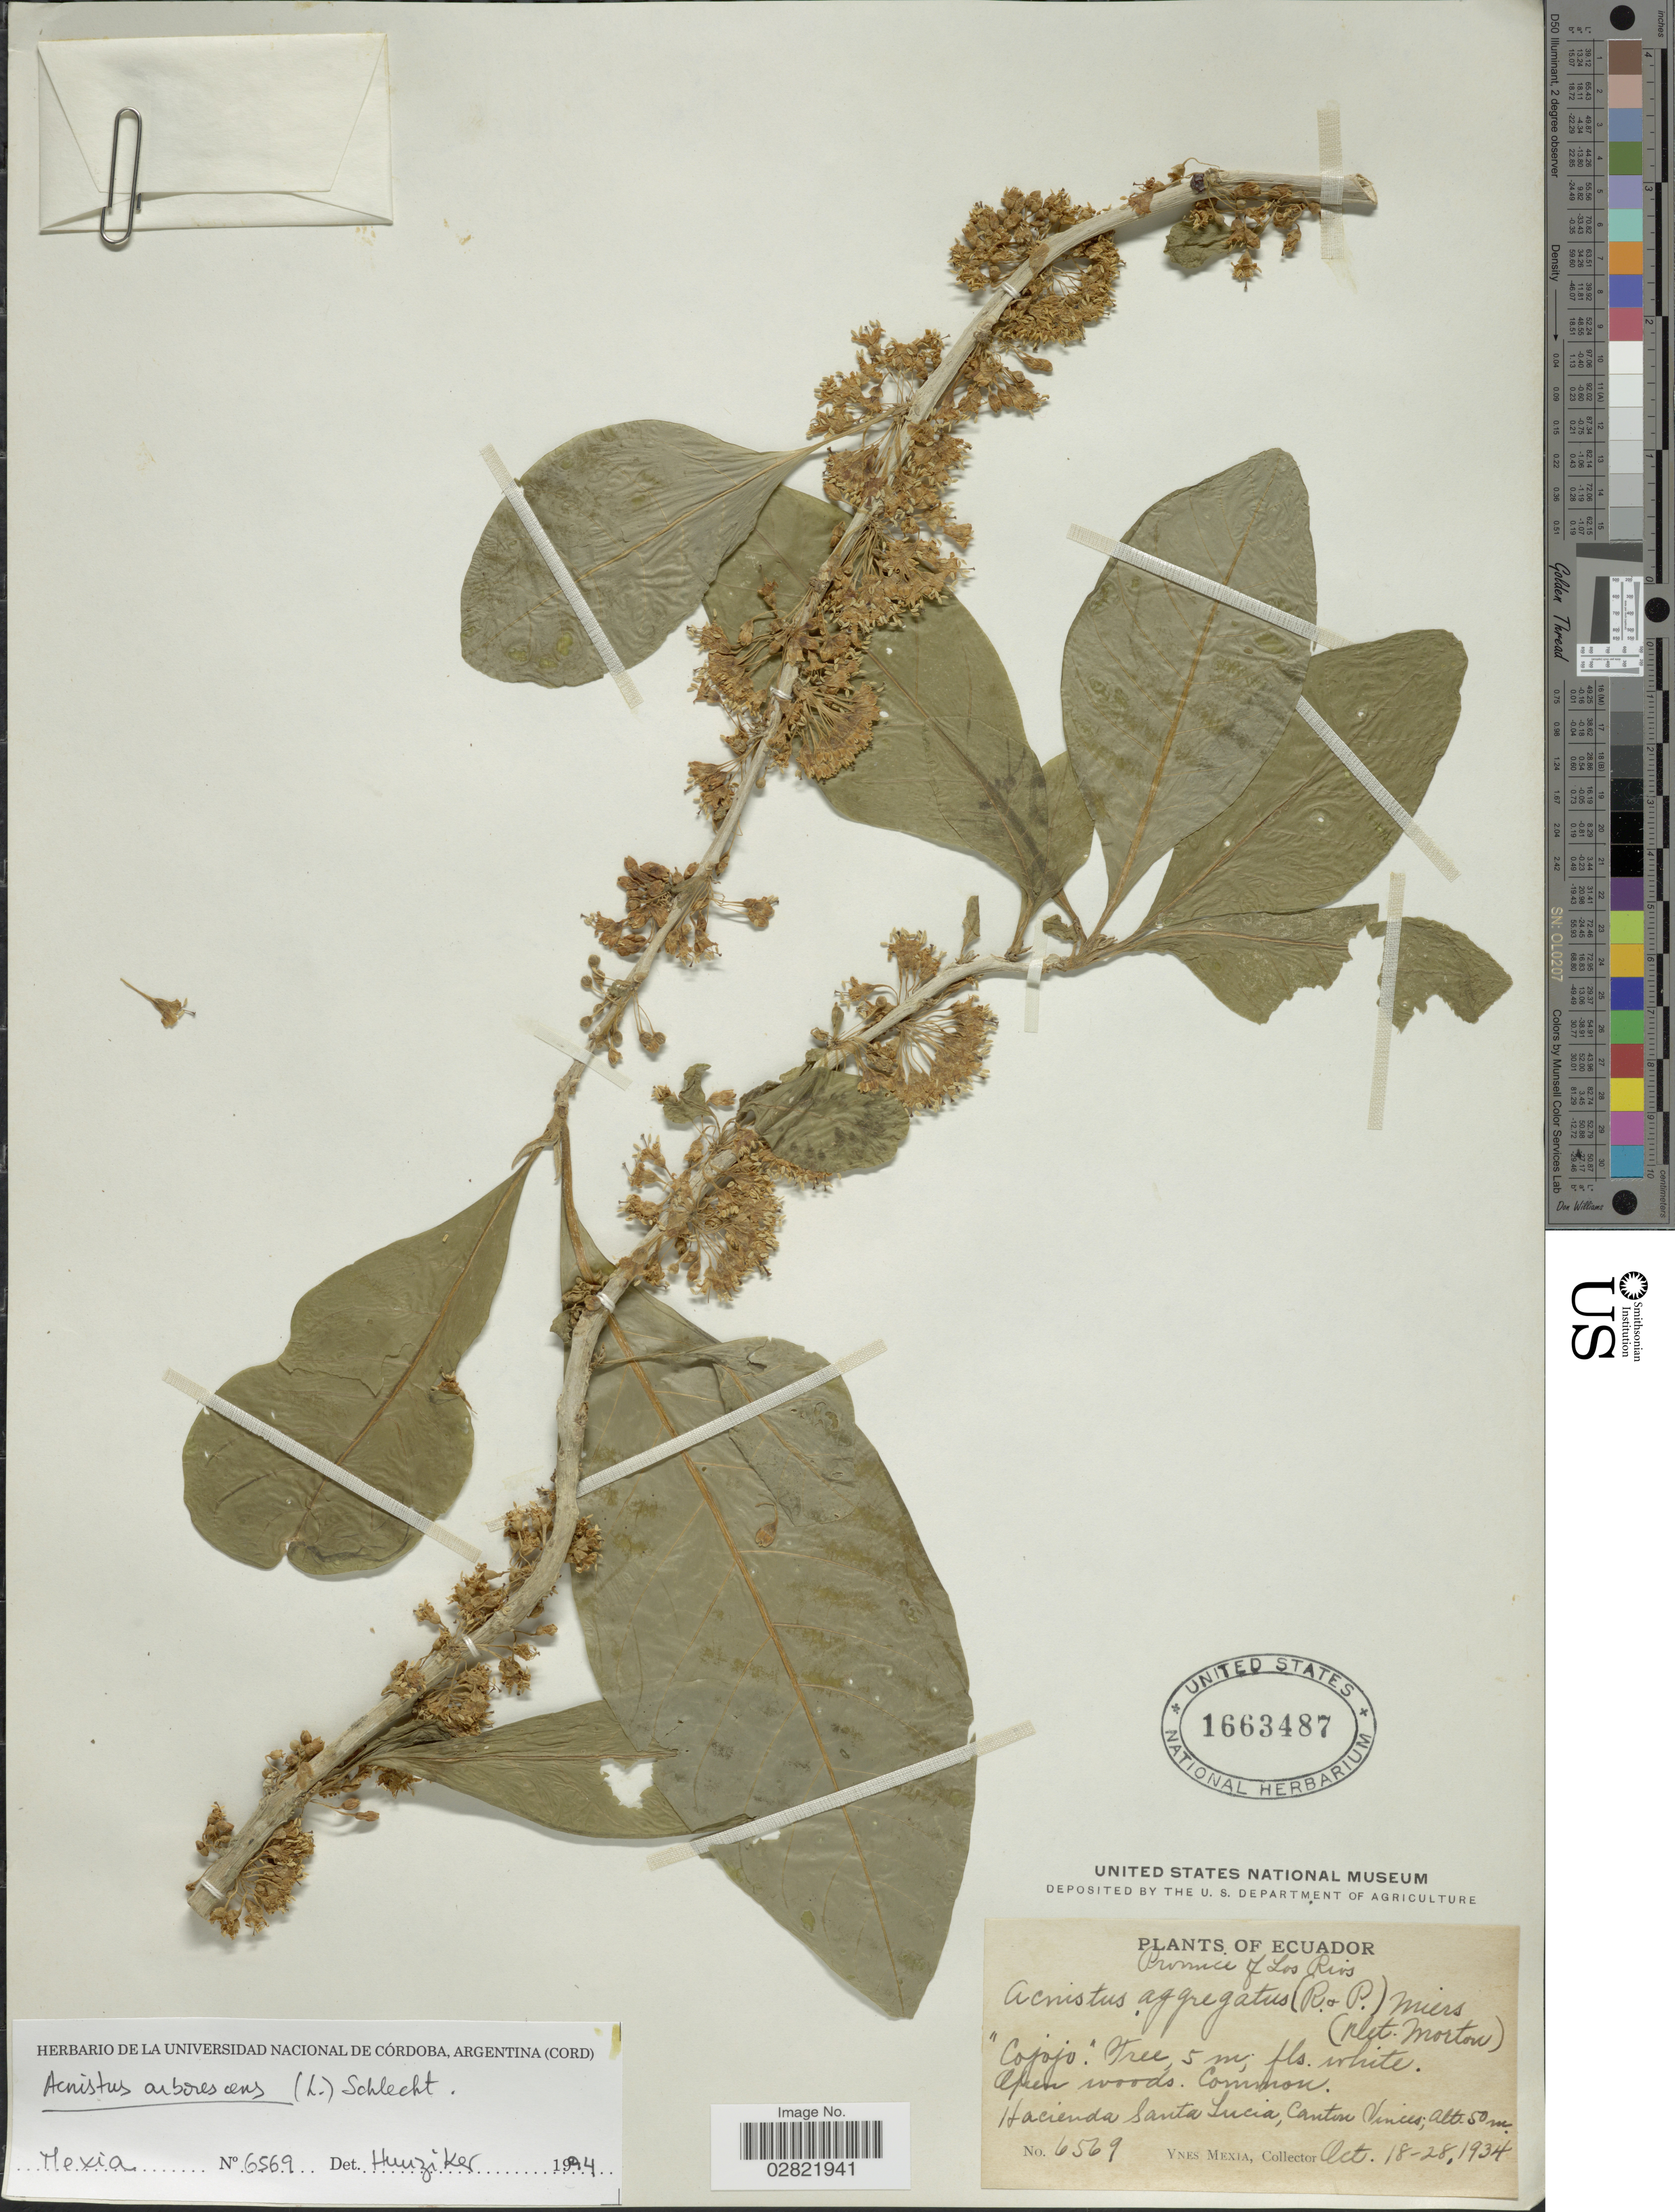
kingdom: Plantae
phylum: Tracheophyta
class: Magnoliopsida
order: Solanales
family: Solanaceae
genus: Acnistus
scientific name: Acnistus arborescens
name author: (L.) Schltdl.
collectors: Y. Mexia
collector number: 6569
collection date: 1934-10-18/1934-10-28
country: Ecuador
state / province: Los Ríos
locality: Province Los Rios, Hacienda Santa Lucia, Canton Vinces.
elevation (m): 50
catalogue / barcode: US 1663487